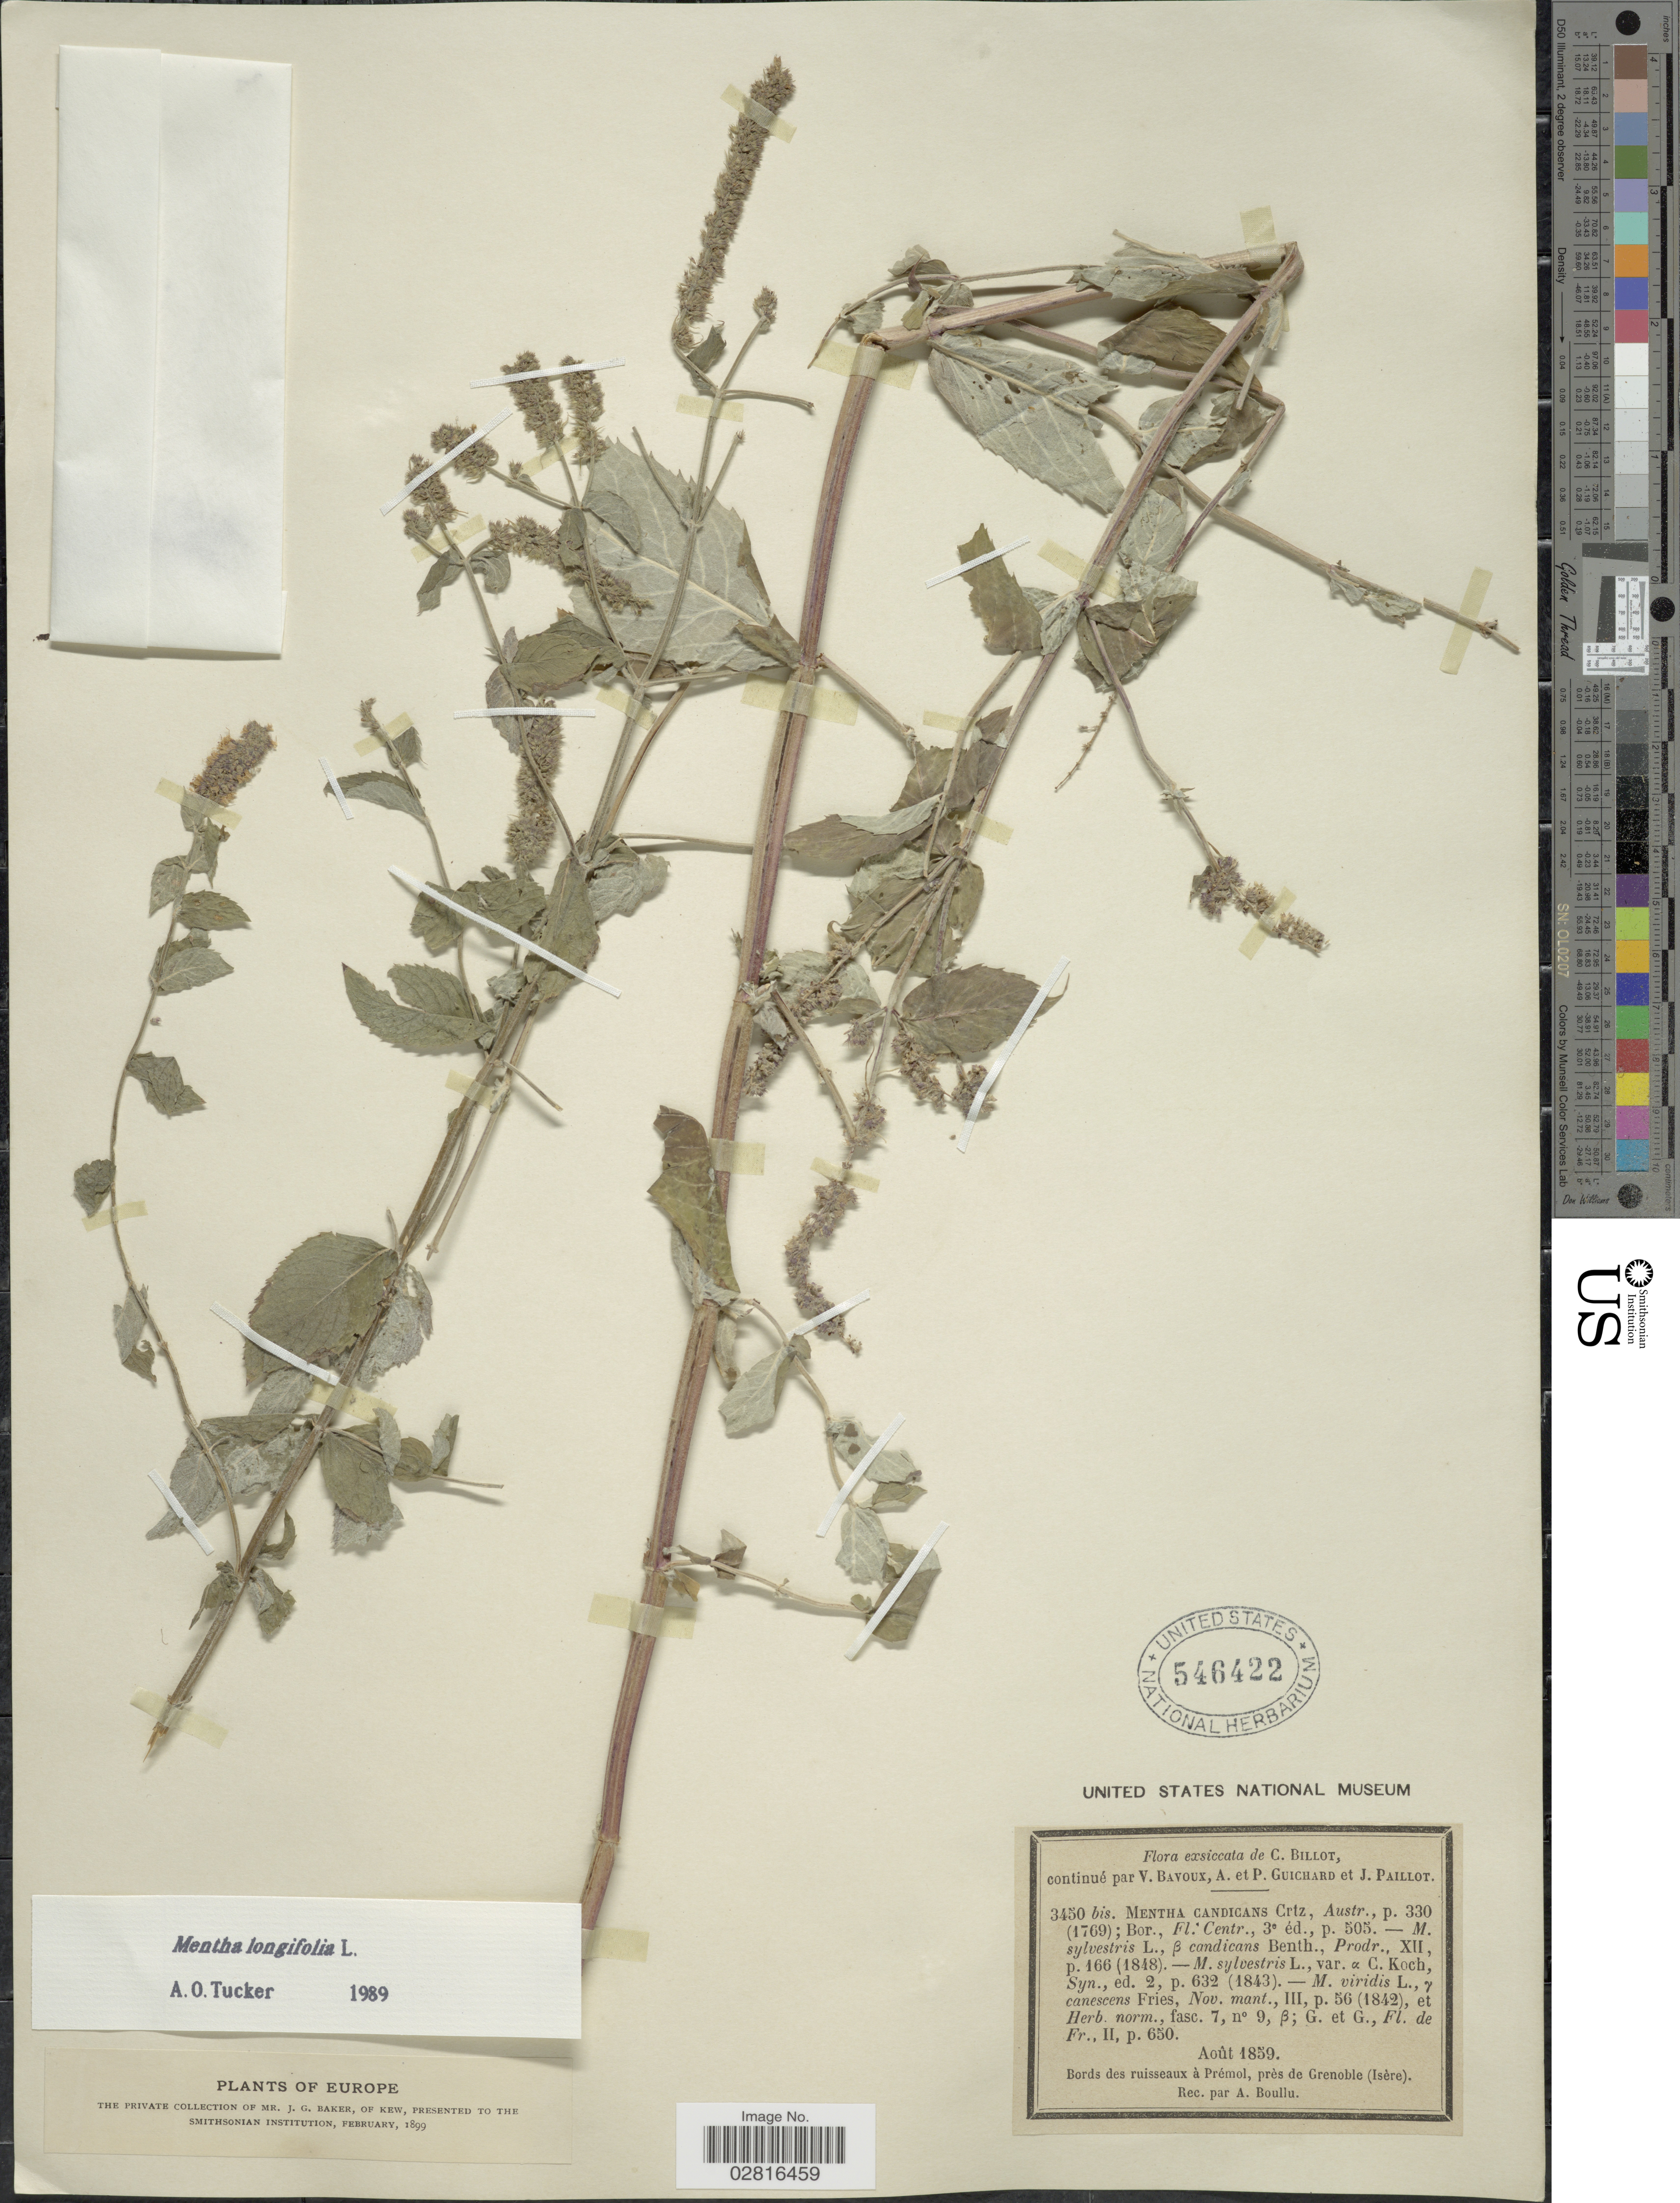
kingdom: Plantae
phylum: Tracheophyta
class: Magnoliopsida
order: Lamiales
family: Lamiaceae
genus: Mentha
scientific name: Mentha longifolia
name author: (L.) L.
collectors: A. Boullu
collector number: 3450 bis.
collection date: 1859-08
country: France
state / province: Auvergne-Rhône-Alpes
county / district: Isère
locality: Europe. Bords des ruisseaux à Prémol, près de Grenoble (Isère)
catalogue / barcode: US 546422